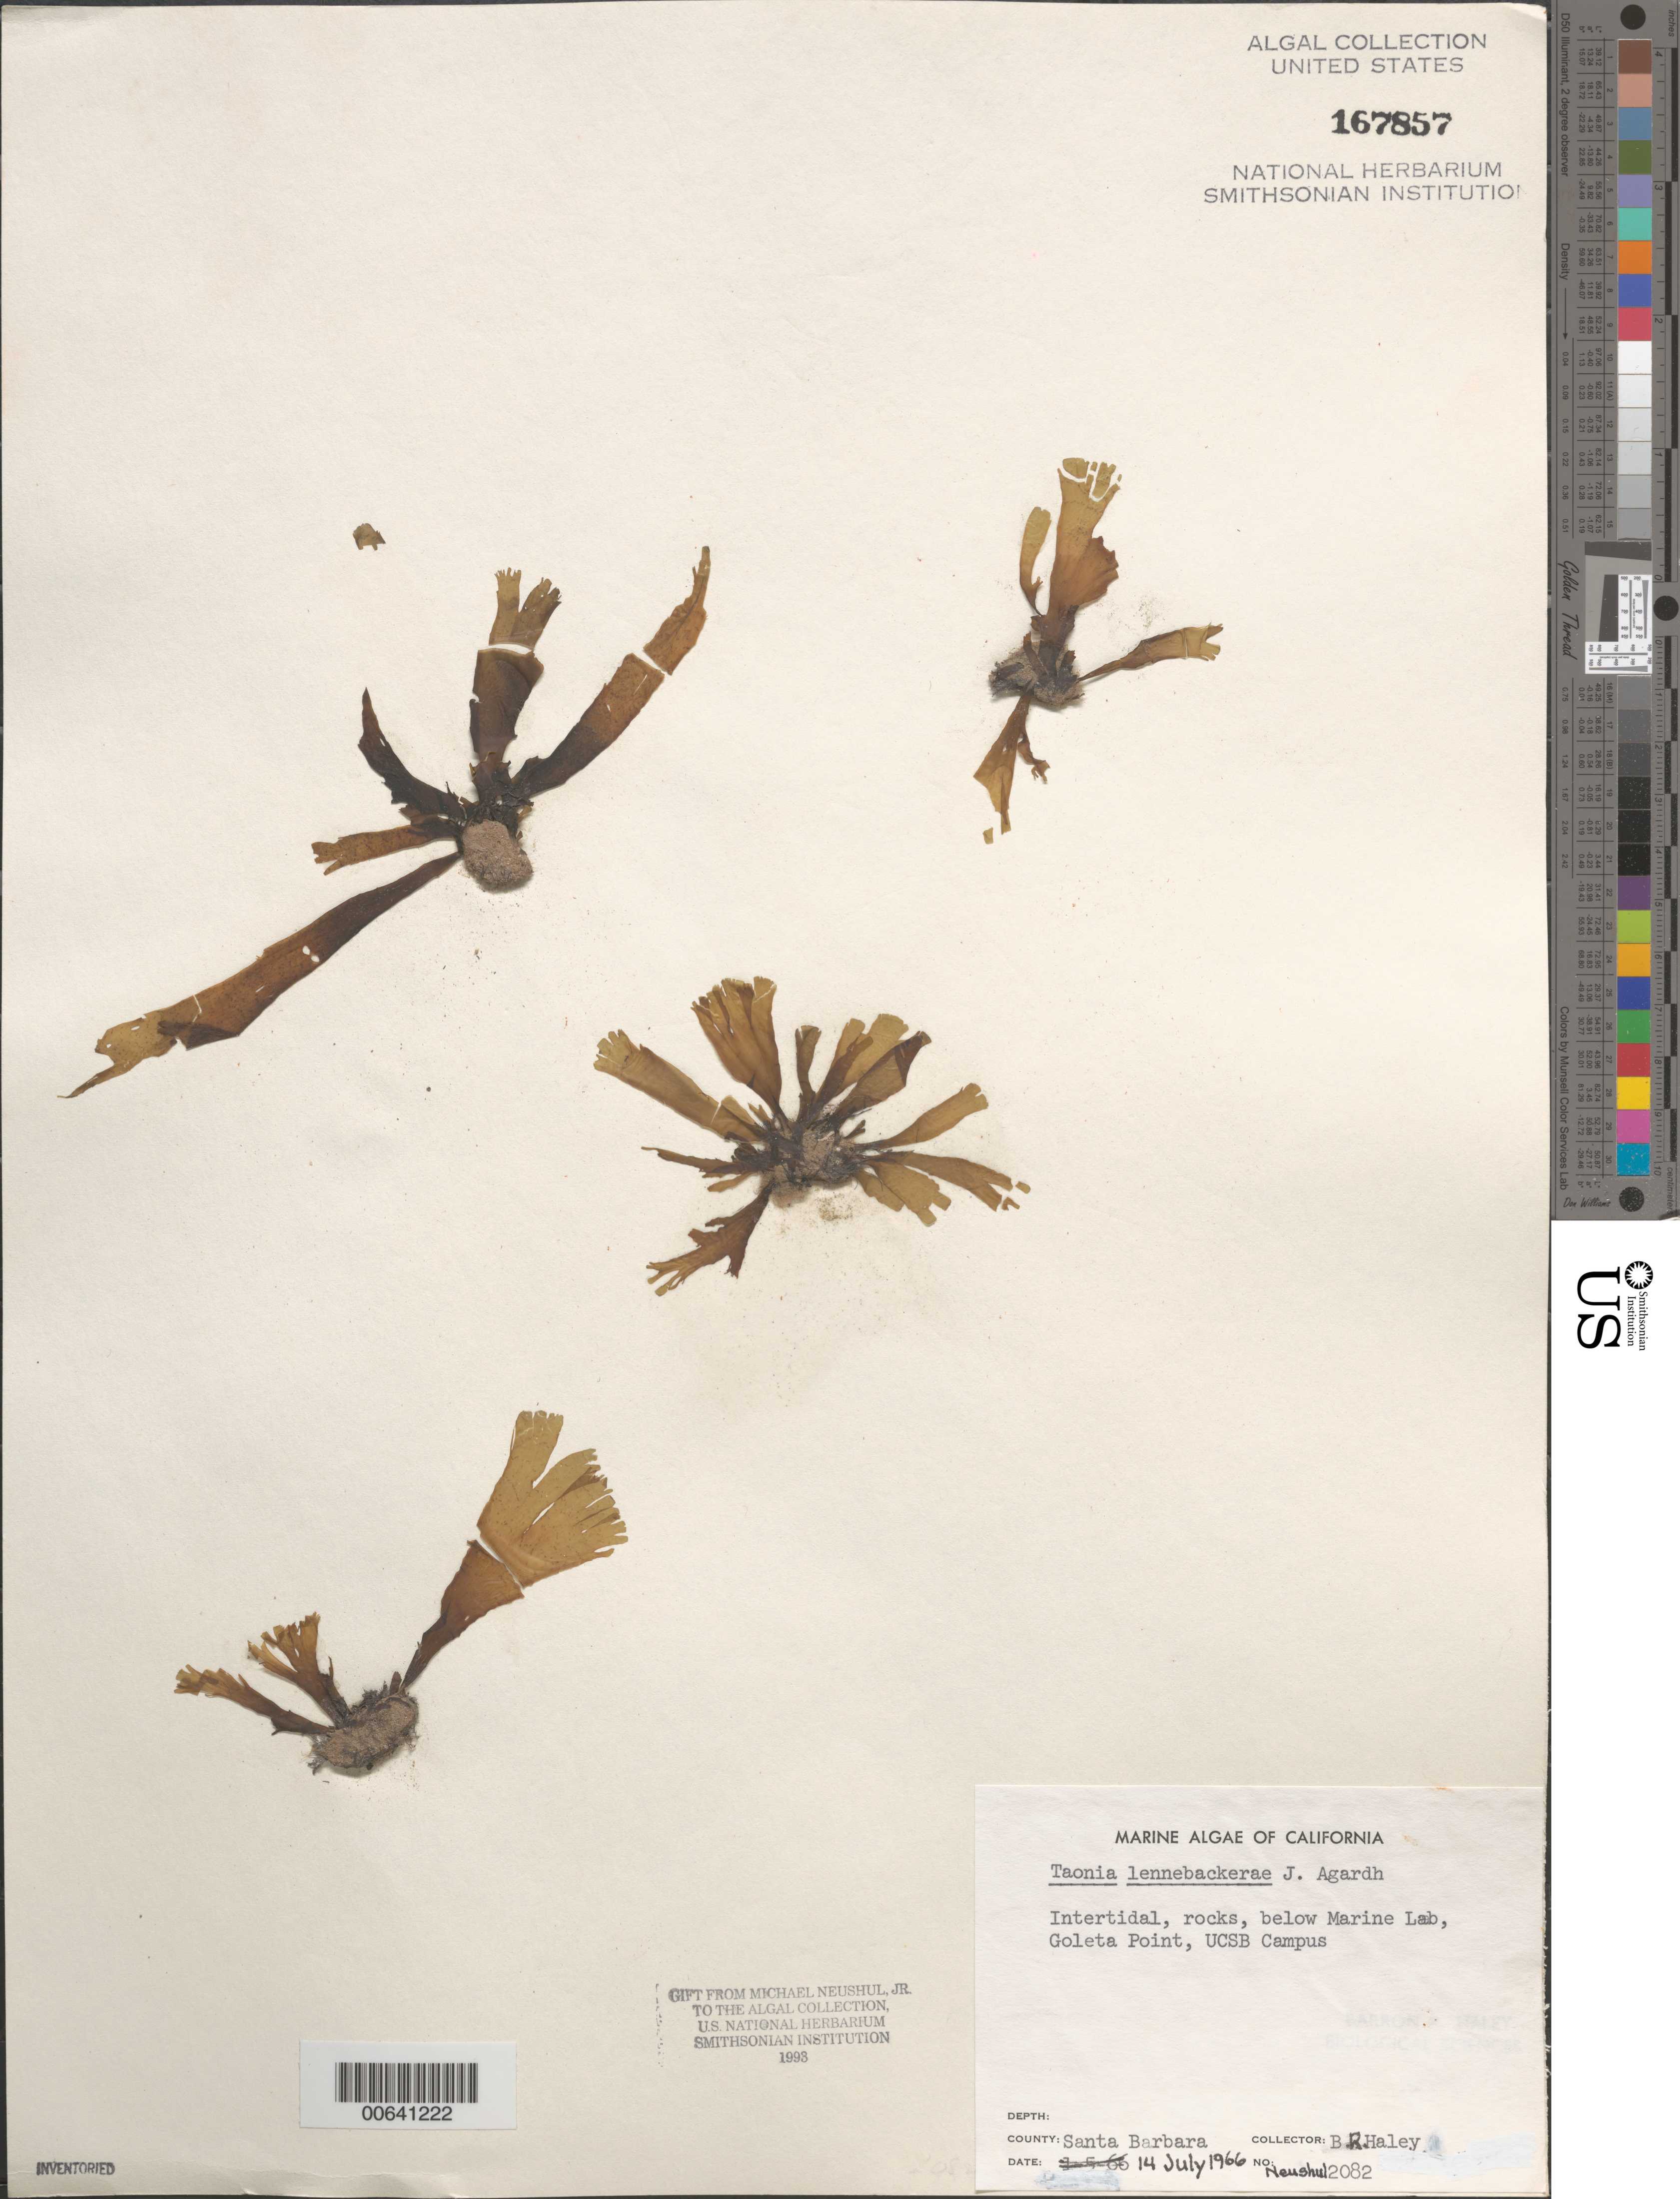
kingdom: Chromista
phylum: Ochrophyta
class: Phaeophyceae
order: Dictyotales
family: Dictyotaceae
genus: Taonia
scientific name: Taonia lennebackerae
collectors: B. Haley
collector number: Neushul 2082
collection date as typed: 14 Jul 1966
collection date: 1966-07-14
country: United States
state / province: California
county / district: Santa Barbara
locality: Goleta Point, University of California Santa Barbara campus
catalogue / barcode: US 167857